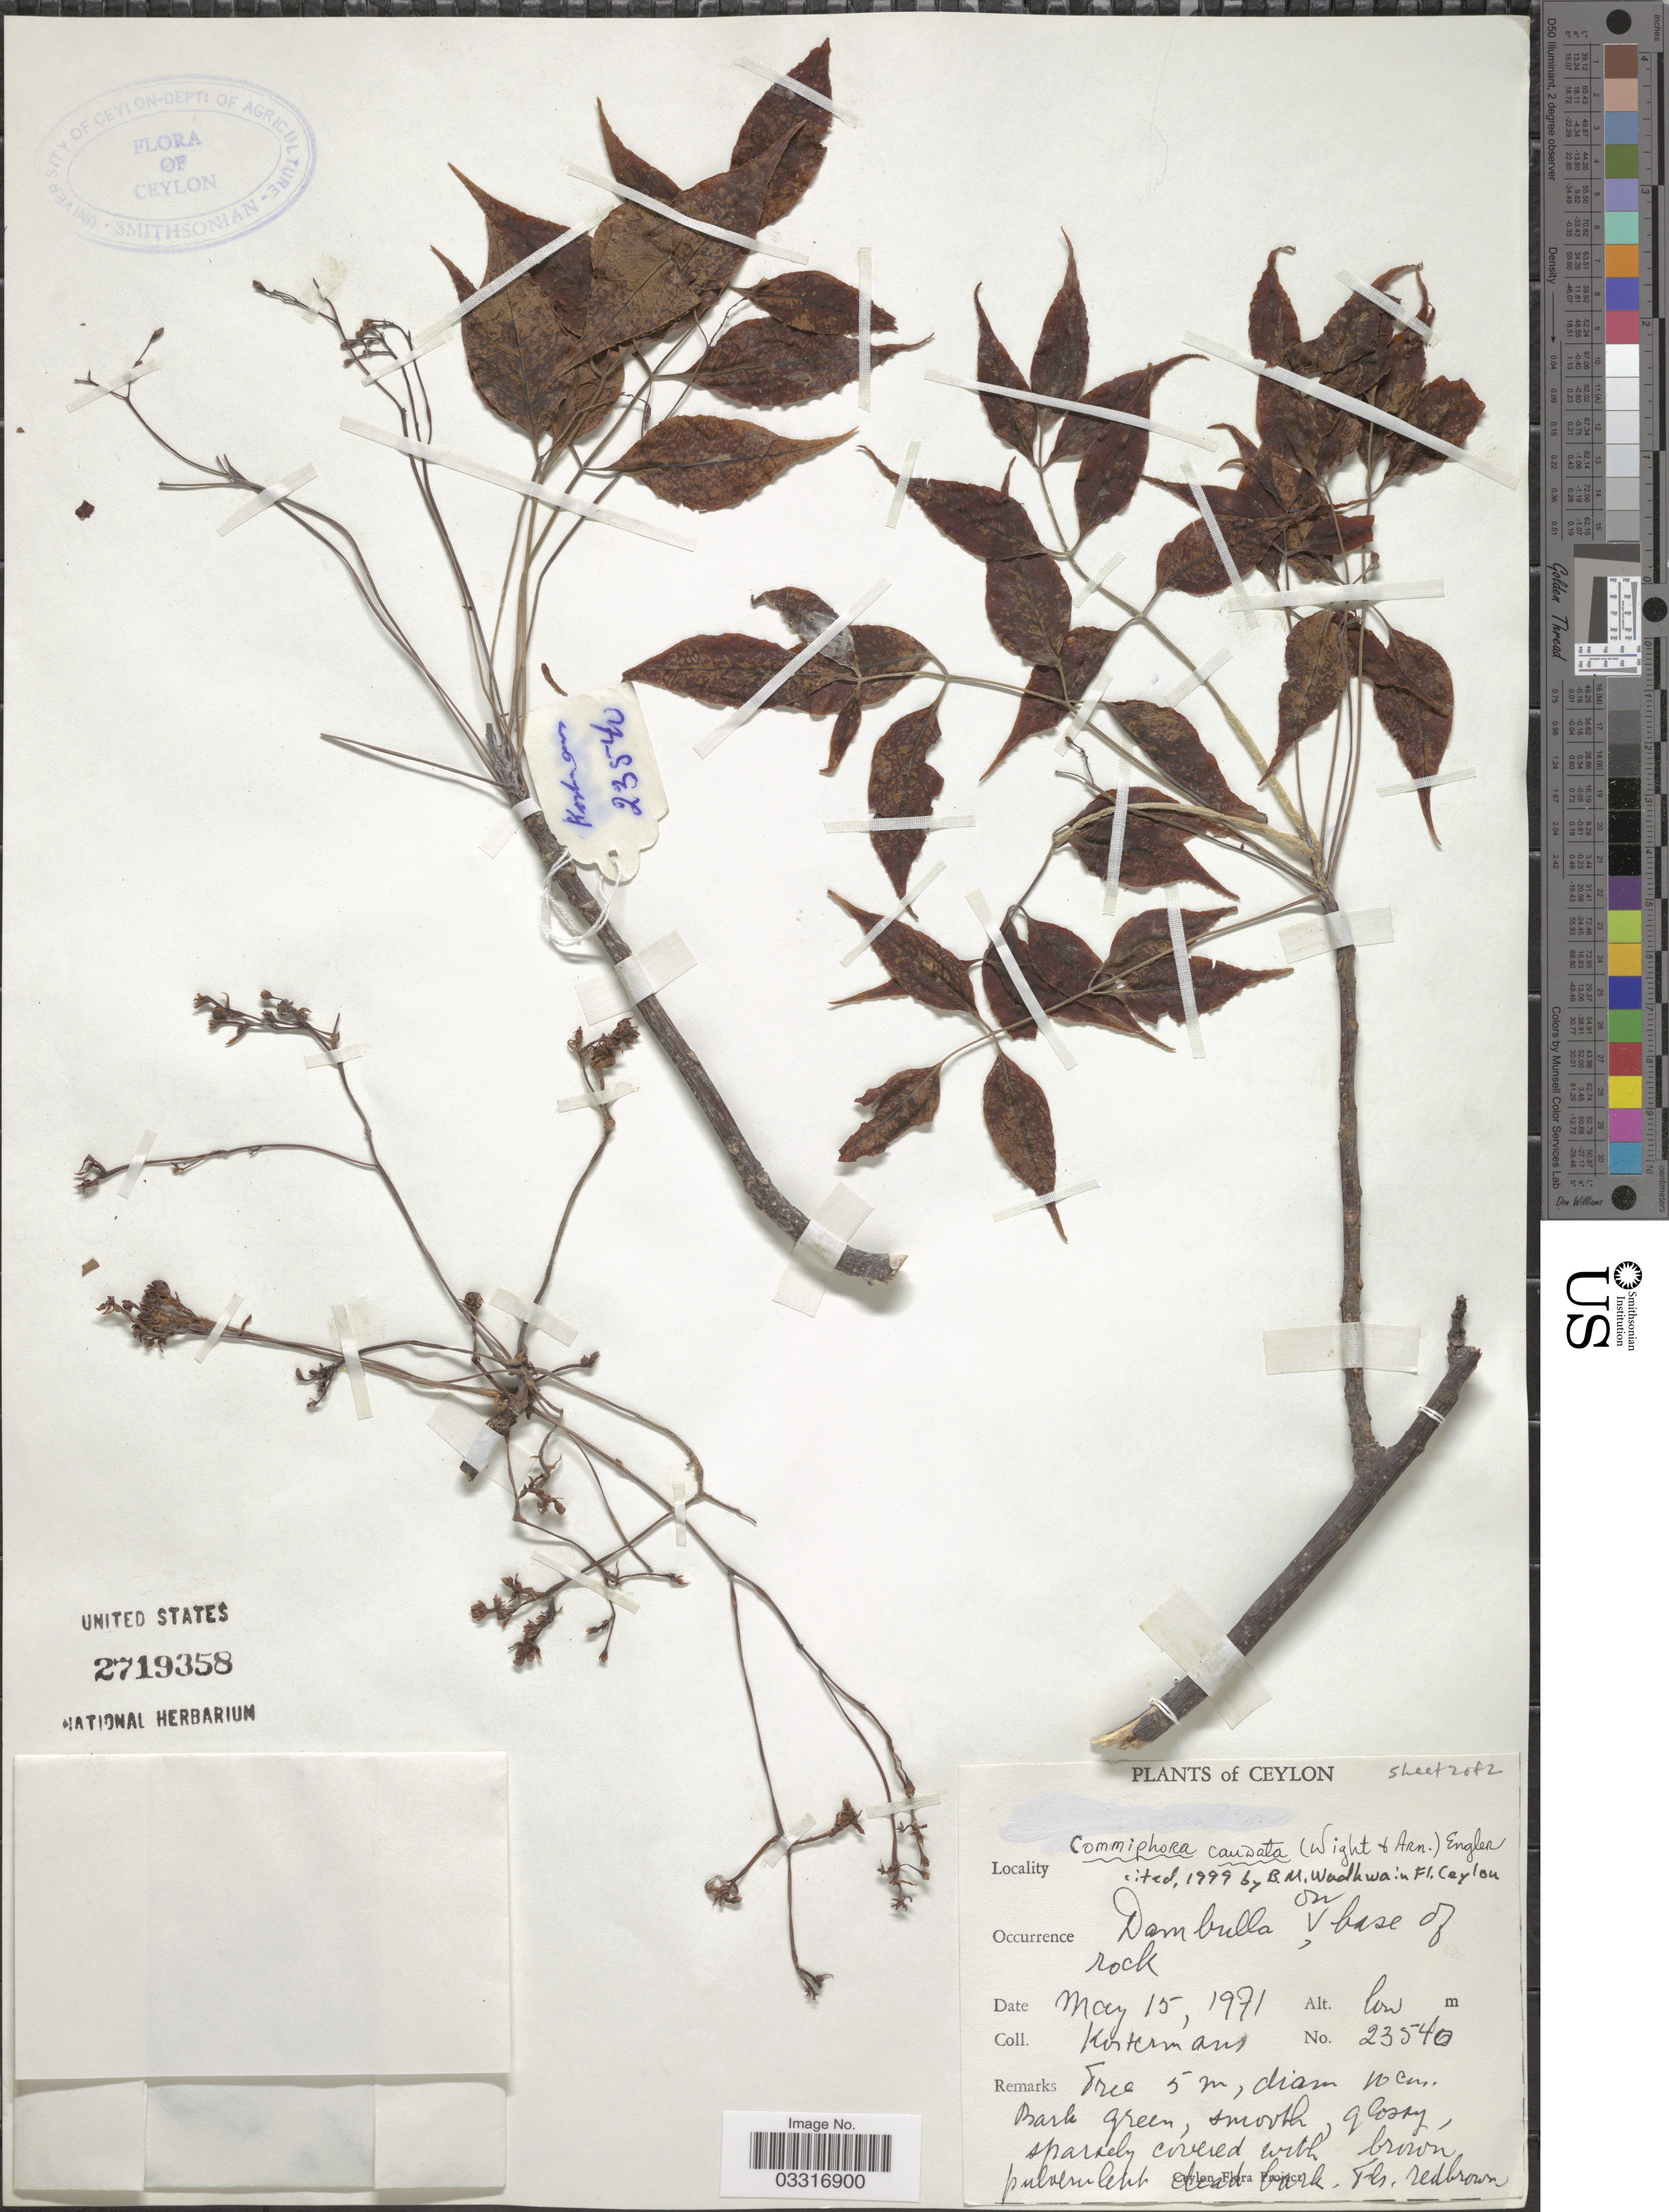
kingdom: Plantae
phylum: Tracheophyta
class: Magnoliopsida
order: Sapindales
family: Burseraceae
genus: Commiphora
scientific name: Commiphora caudata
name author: Engl.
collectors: Kostermans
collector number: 23540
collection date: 1971-05-15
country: Sri Lanka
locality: Ceylon, Dambulla.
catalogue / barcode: US 2719358